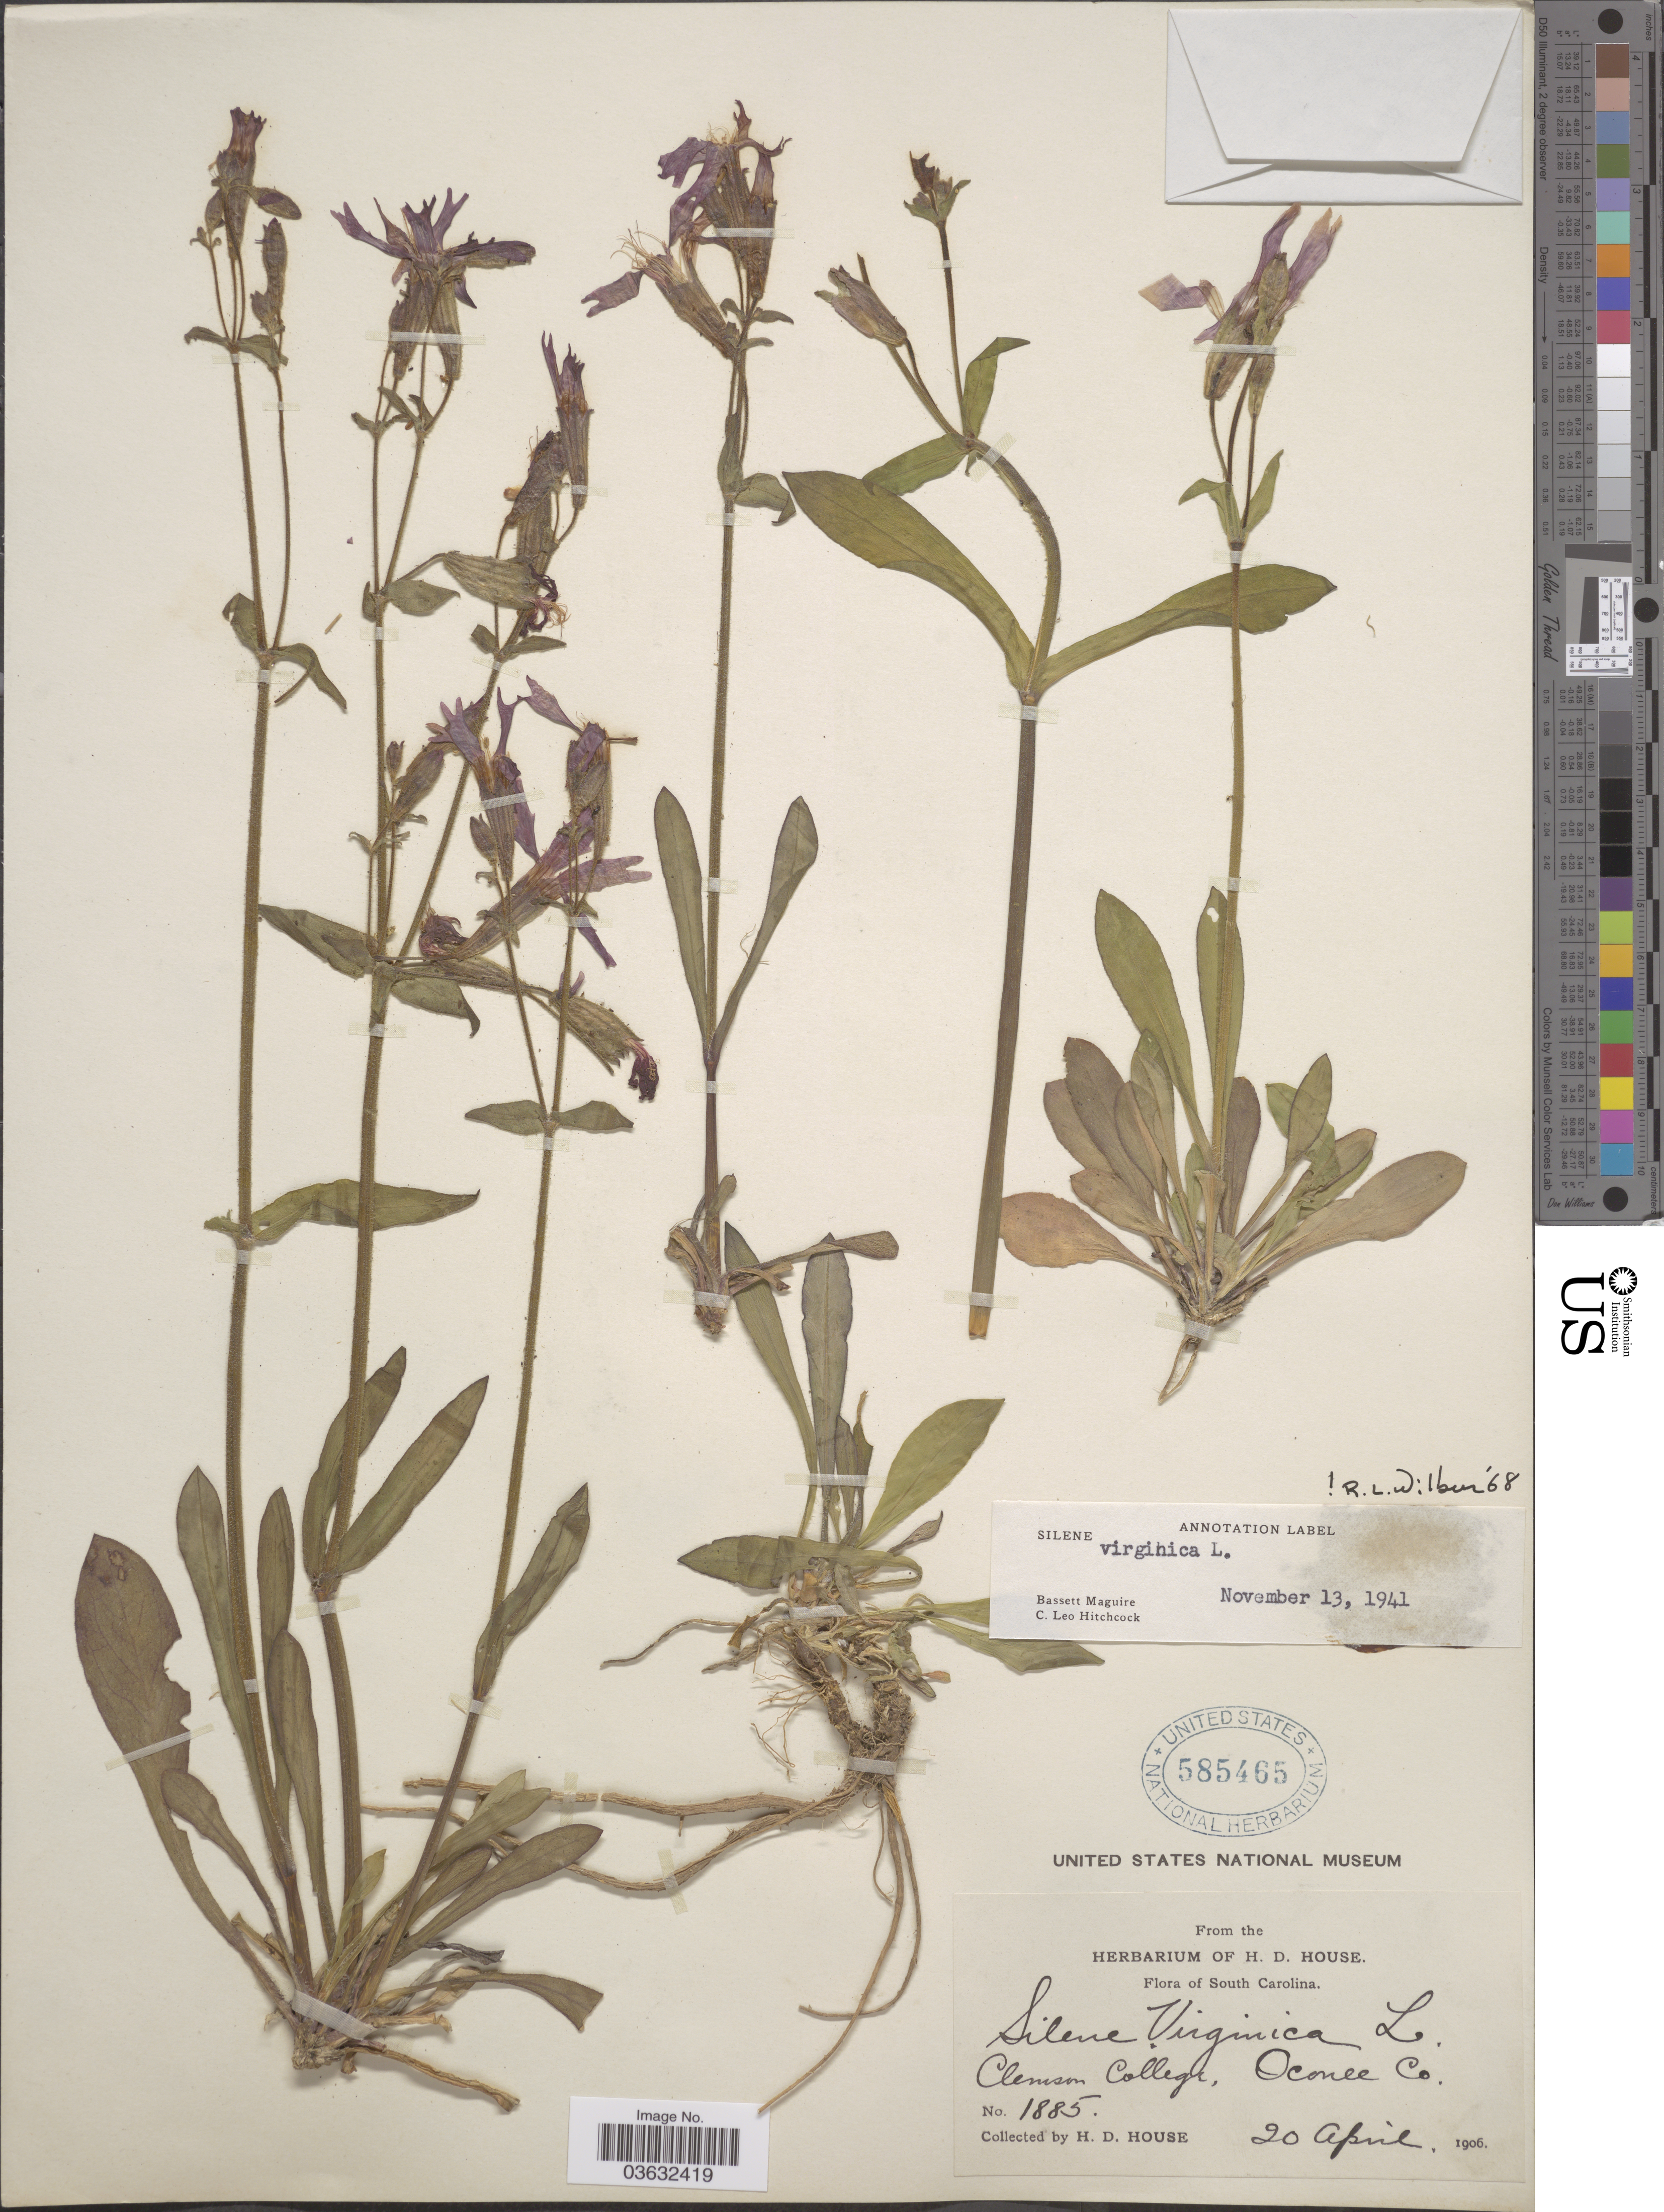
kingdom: Plantae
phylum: Tracheophyta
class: Magnoliopsida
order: Caryophyllales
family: Caryophyllaceae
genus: Silene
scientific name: Silene virginica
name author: L.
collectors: H. D. House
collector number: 1885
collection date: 1906-04-20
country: United States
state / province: South Carolina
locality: Clemson College, Oconee Co.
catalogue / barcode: US 585465